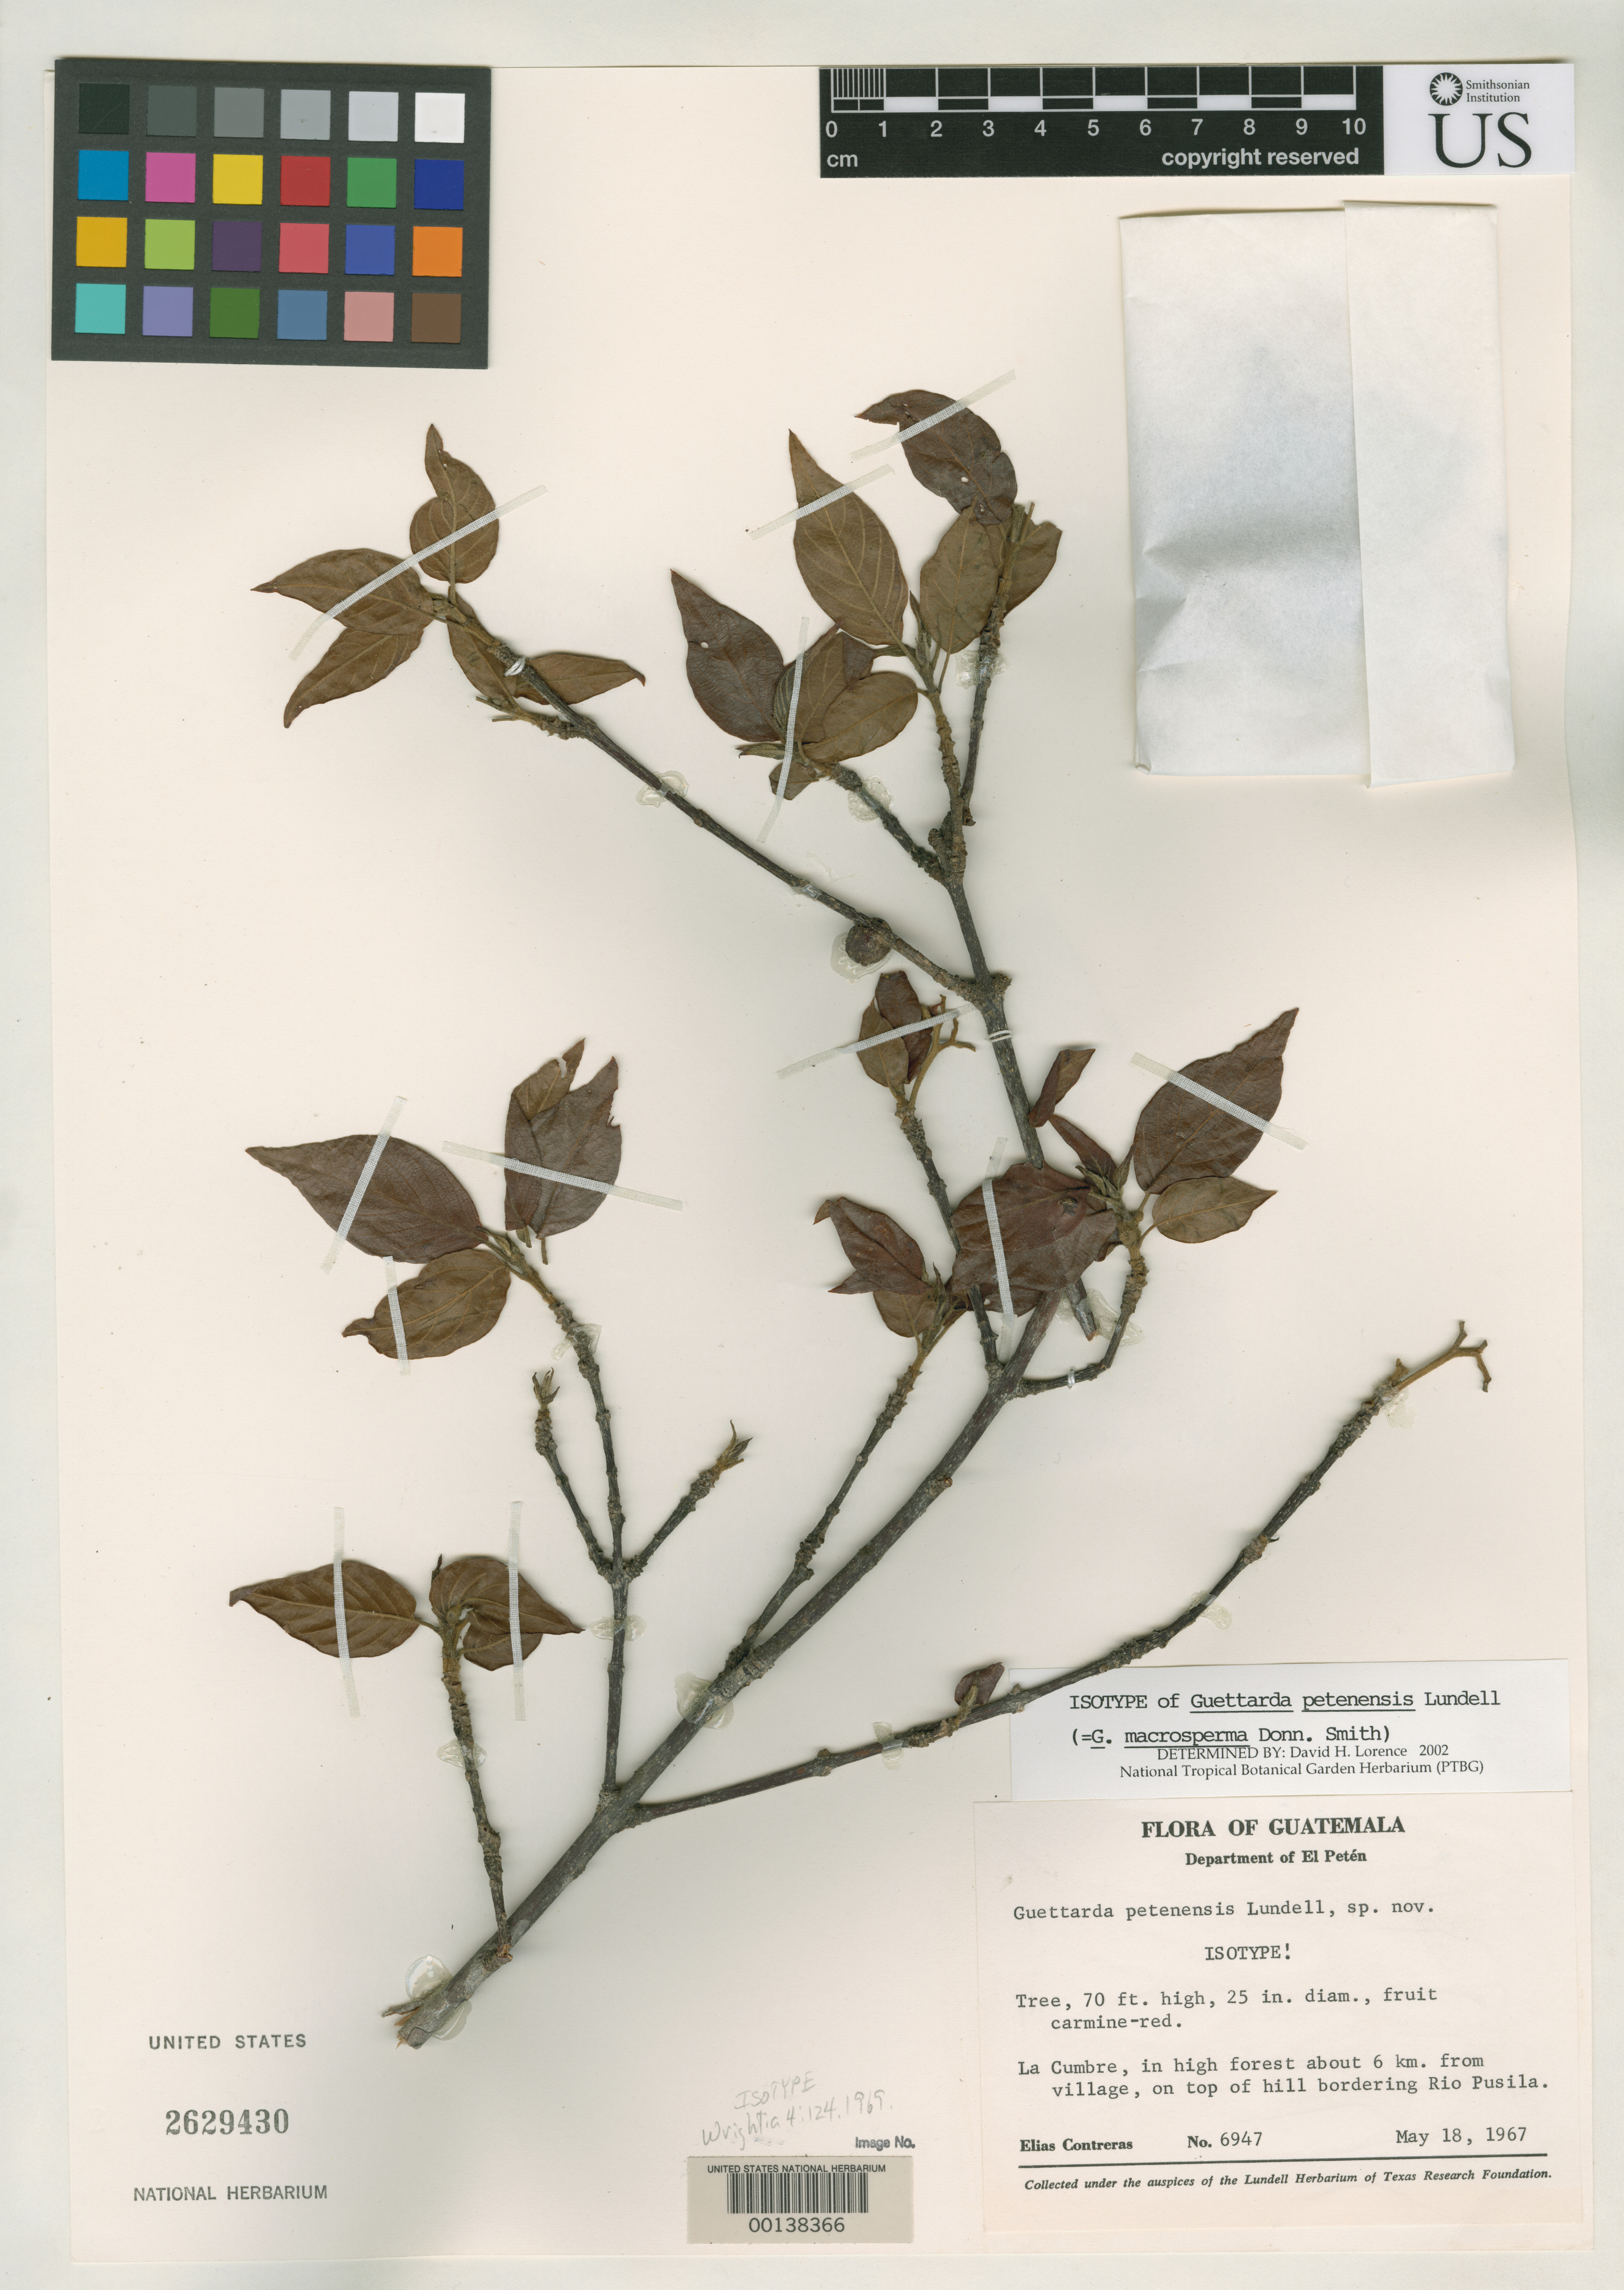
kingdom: Plantae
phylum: Tracheophyta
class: Magnoliopsida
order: Gentianales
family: Rubiaceae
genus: Guettarda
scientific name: Guettarda petenensis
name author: Lundell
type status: Isotype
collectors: E. Contreras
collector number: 6947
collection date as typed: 18 May 1967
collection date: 1967-05-18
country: Guatemala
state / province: El Petén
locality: La Cumbre.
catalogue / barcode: US 2629430